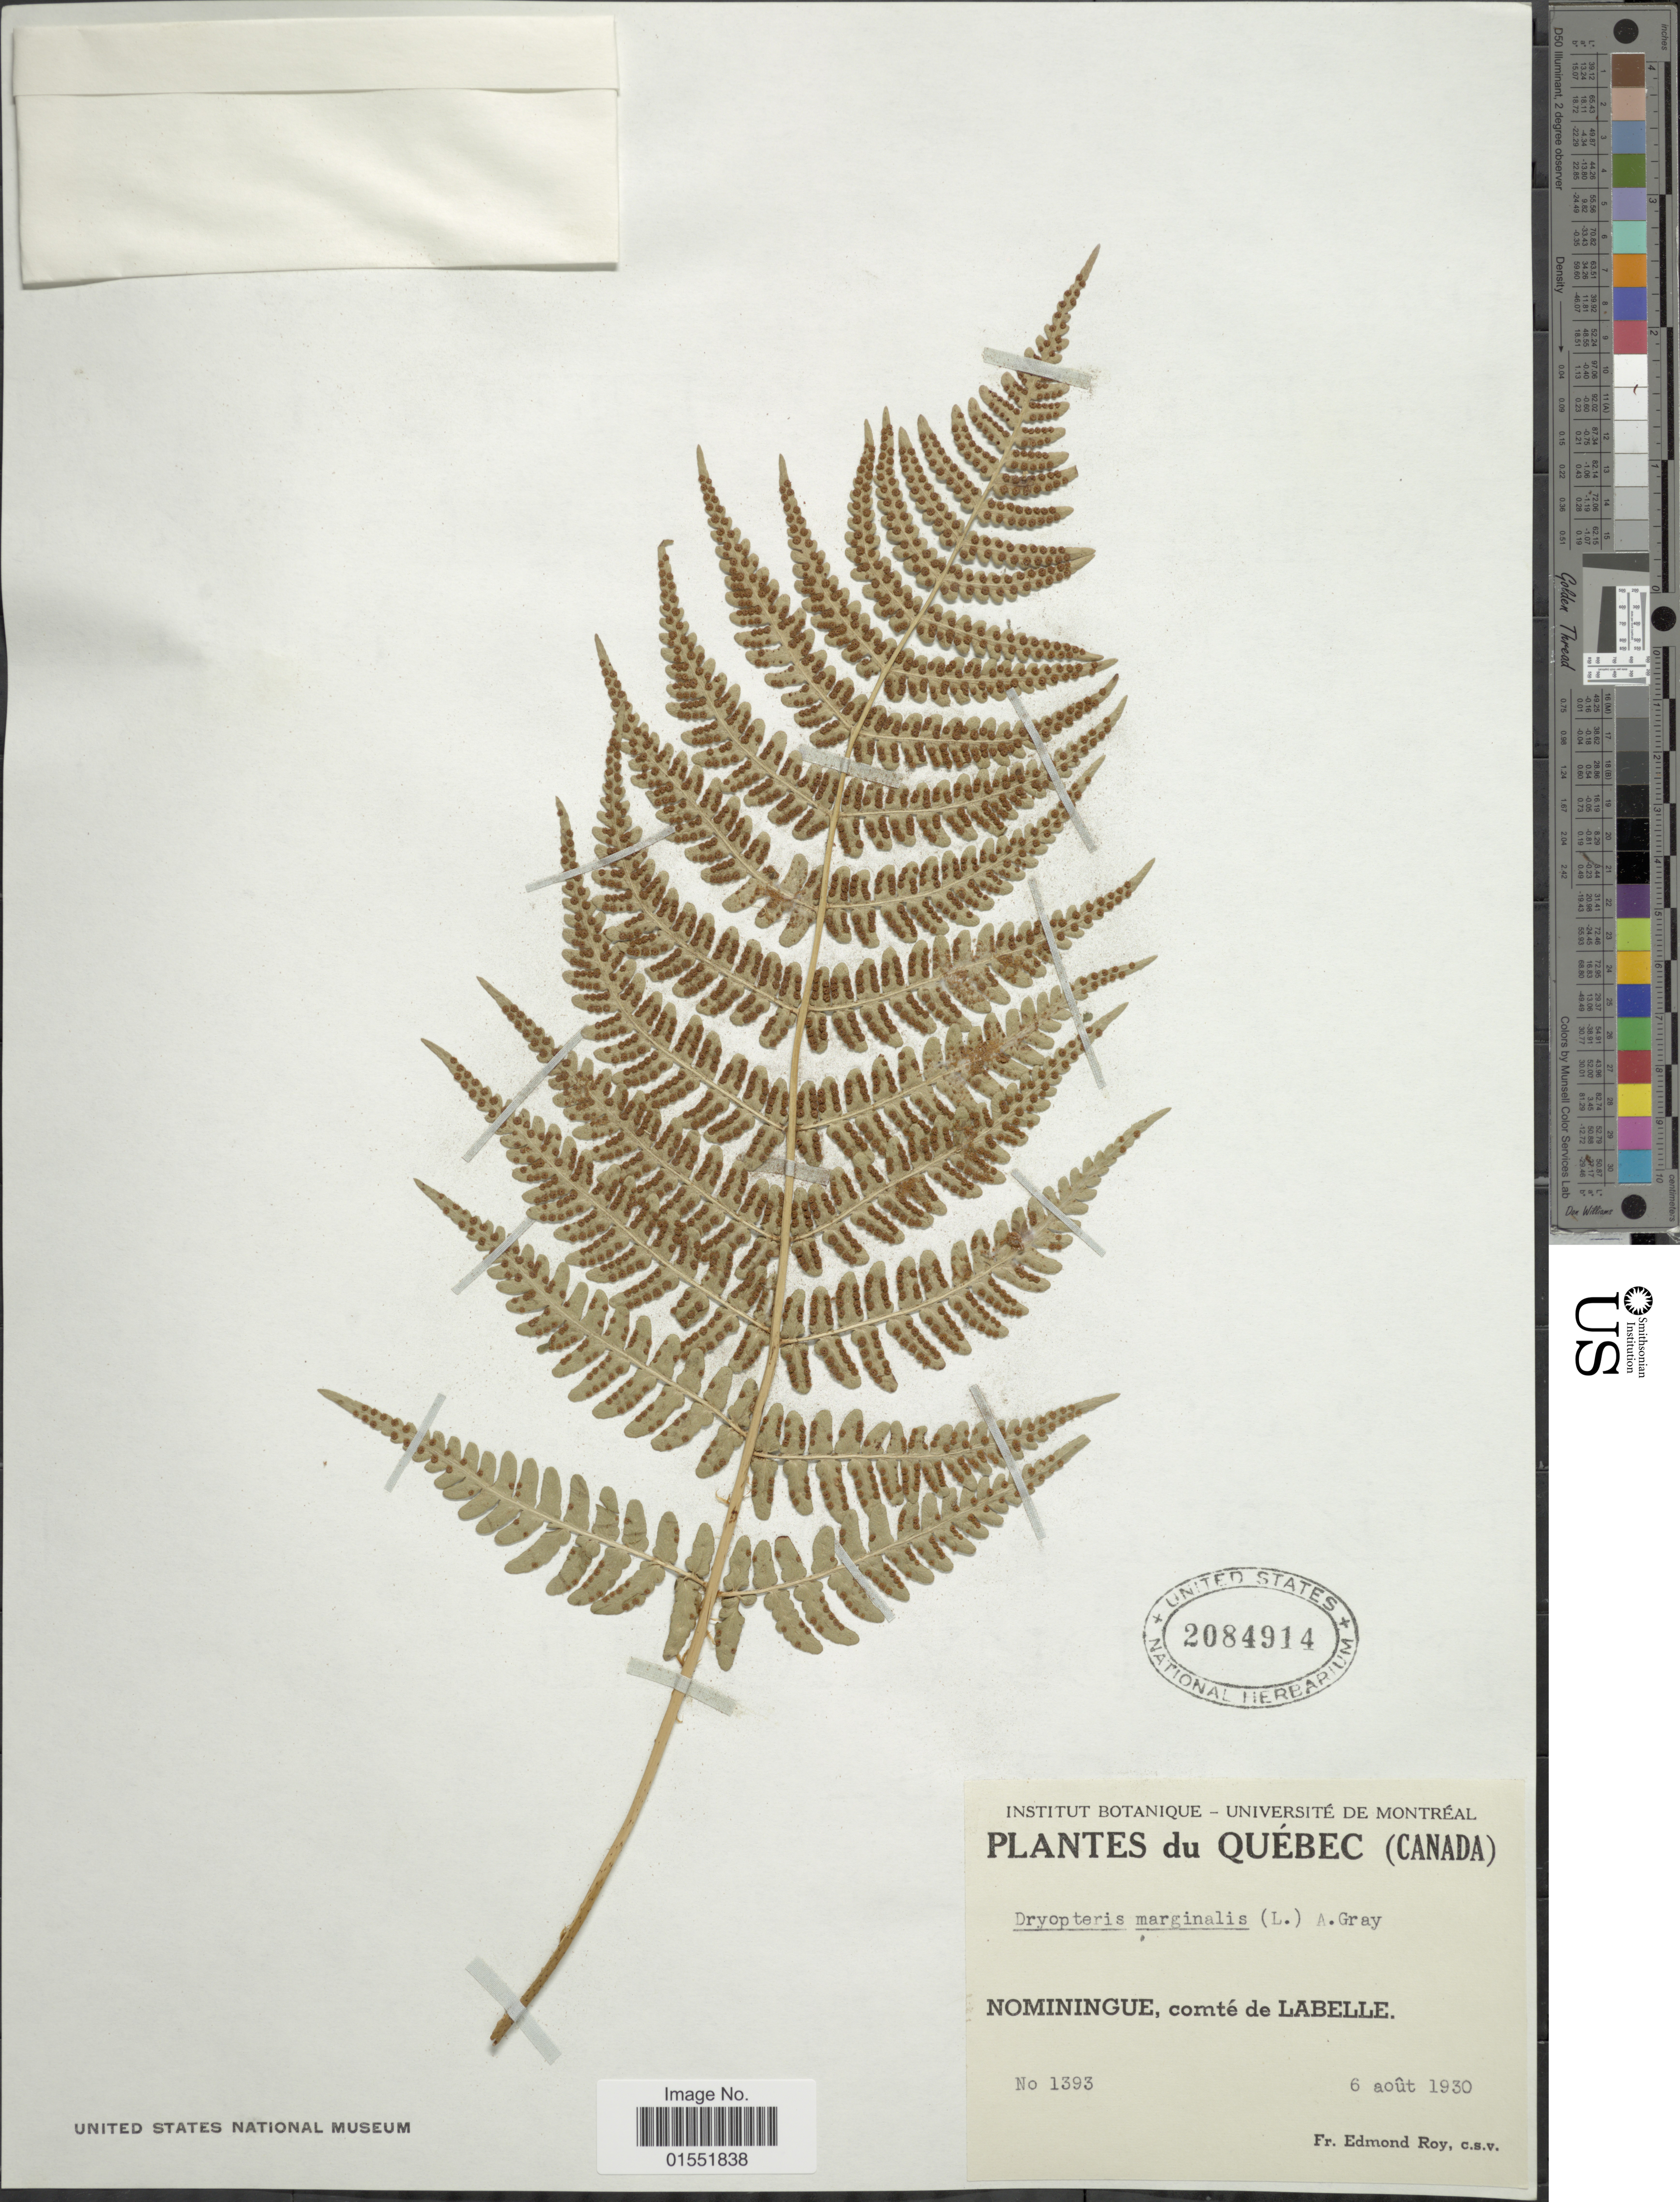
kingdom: Plantae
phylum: Tracheophyta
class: Polypodiopsida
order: Polypodiales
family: Dryopteridaceae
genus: Dryopteris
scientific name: Dryopteris marginalis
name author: (L.) A. Gray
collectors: E. Roy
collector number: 1393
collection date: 1930-08-06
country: Canada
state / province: Quebec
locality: Nominingue, comté de Labelle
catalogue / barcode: US 2084914